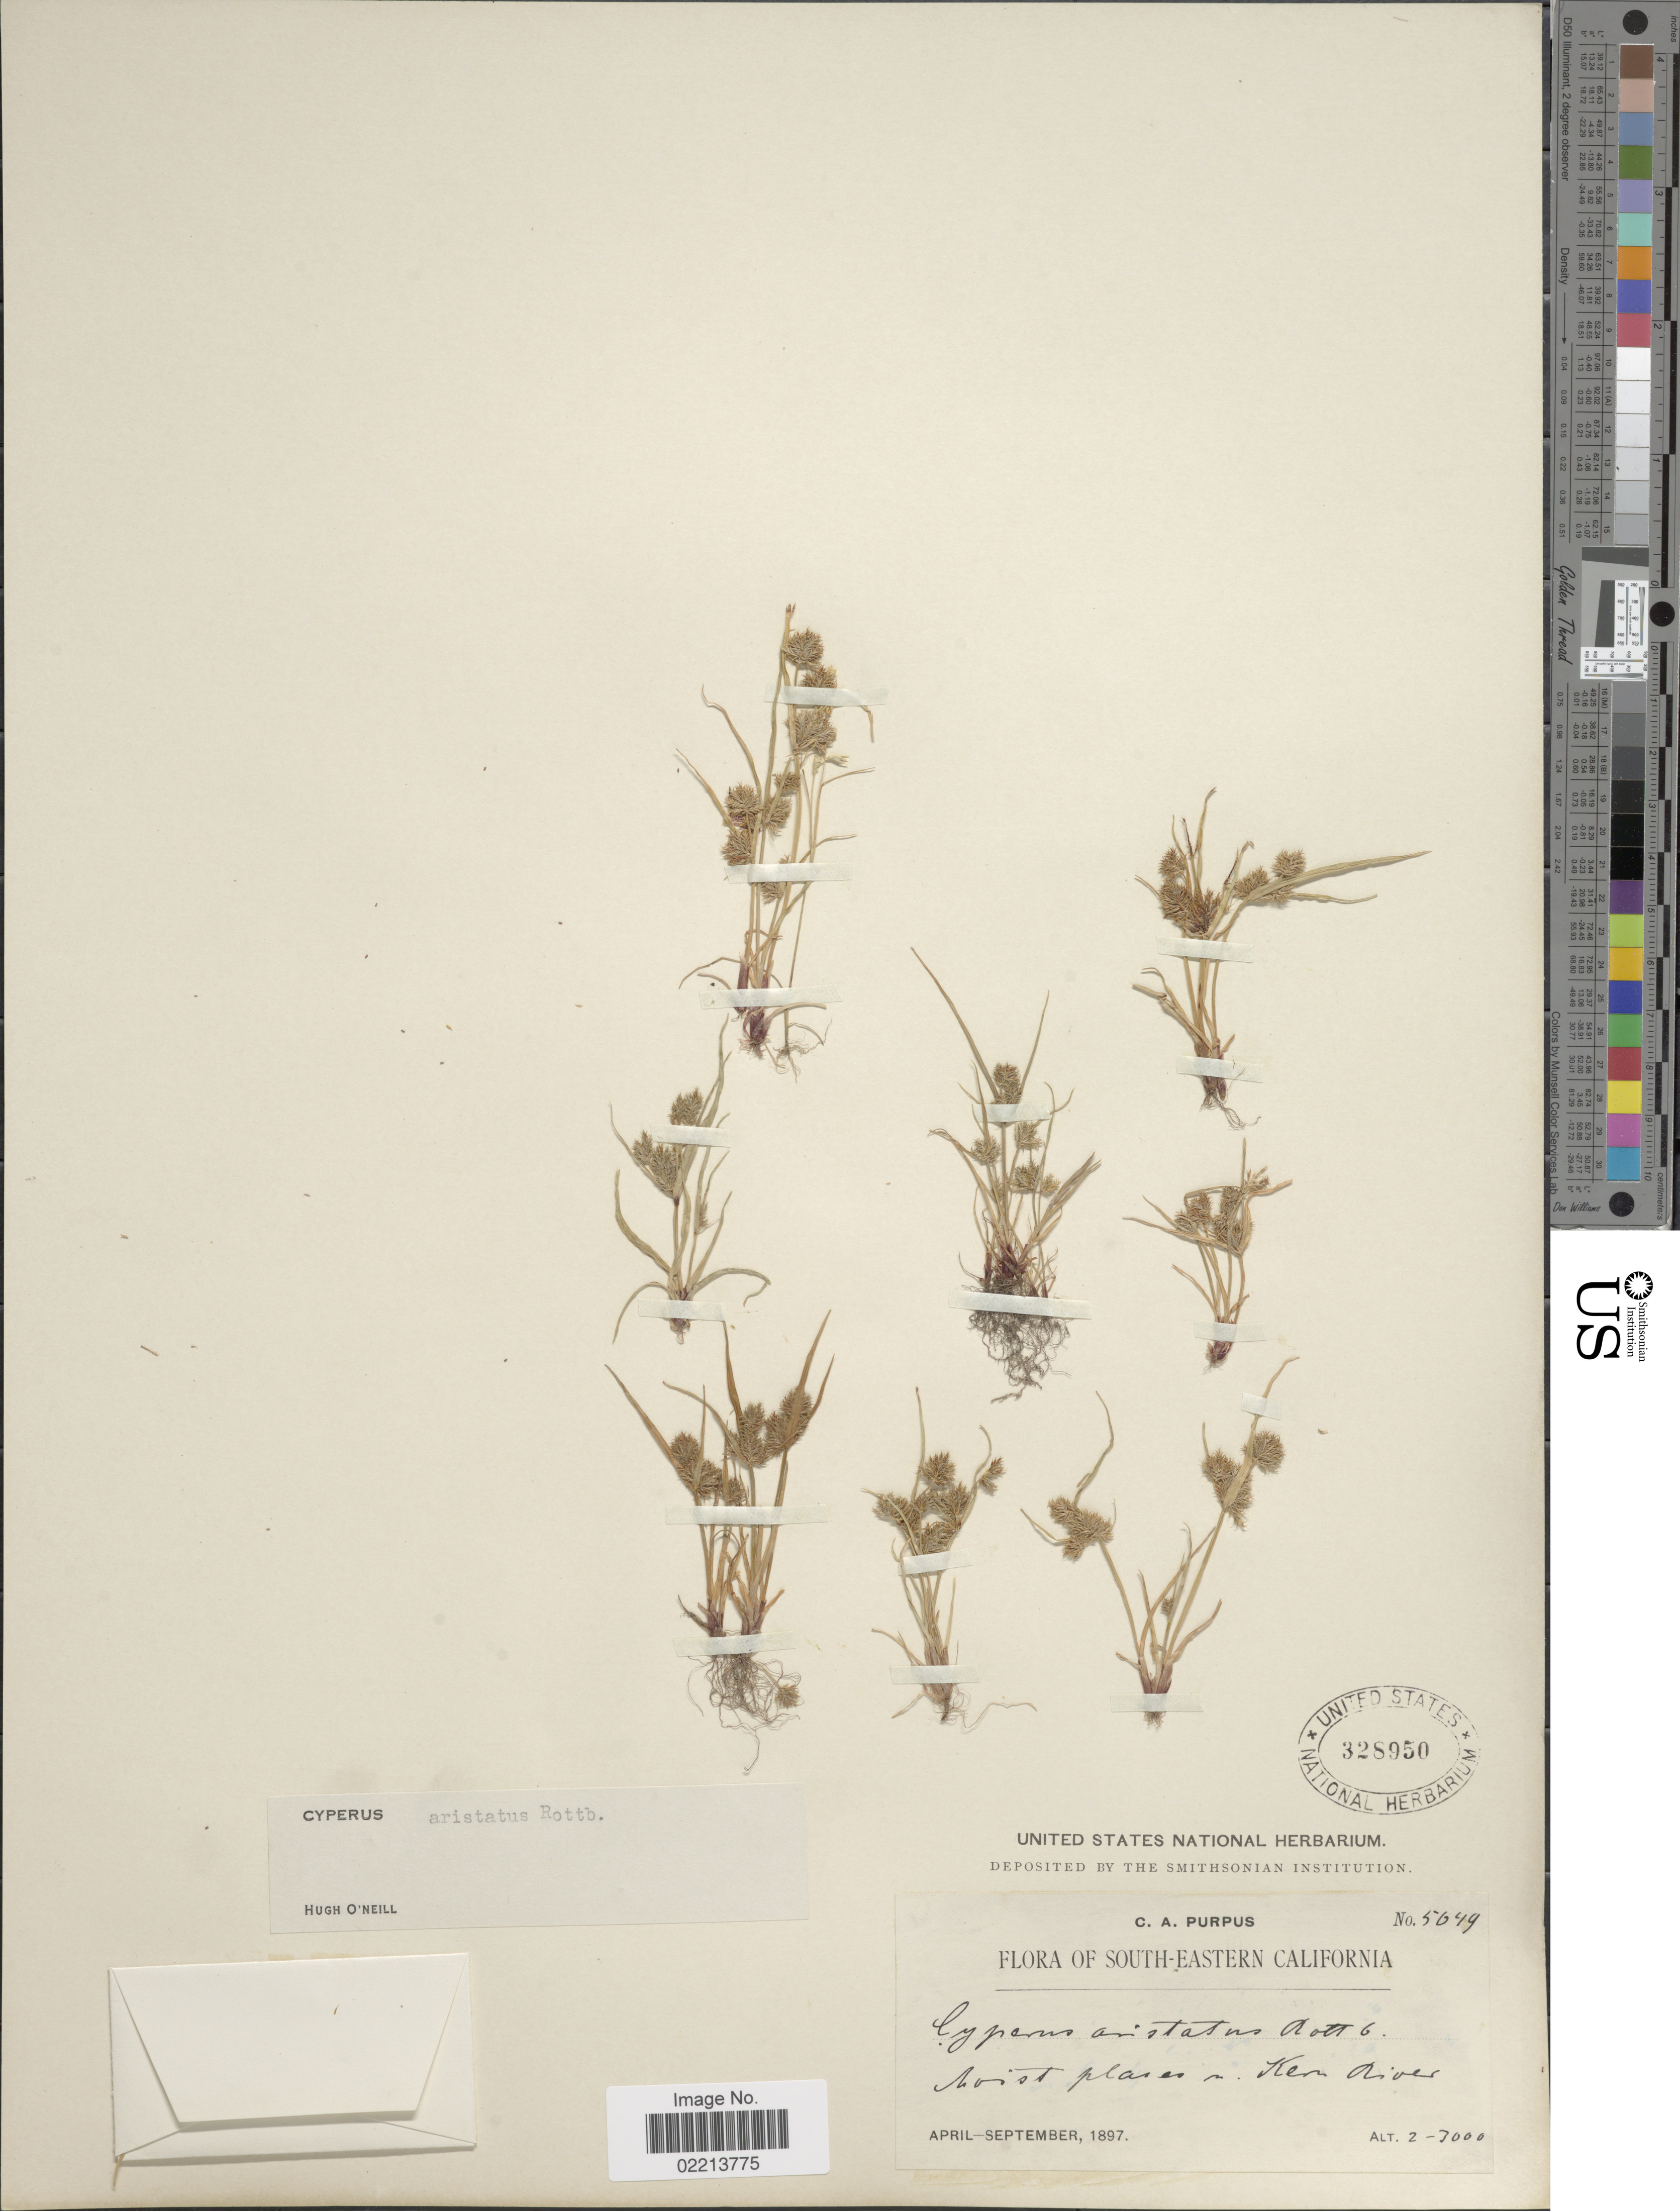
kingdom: Plantae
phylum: Tracheophyta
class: Liliopsida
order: Poales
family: Cyperaceae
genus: Cyperus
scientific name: Cyperus squarrosus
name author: L.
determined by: Strong, Mark T., (BOT), Smithsonian Institution - National Museum of Natural History (UNITED STATES)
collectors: C. A. Purpus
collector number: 5649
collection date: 1897-04/1897-09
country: United States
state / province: California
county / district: Kern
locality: South-eastern California, moist places in Kern River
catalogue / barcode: US 328950